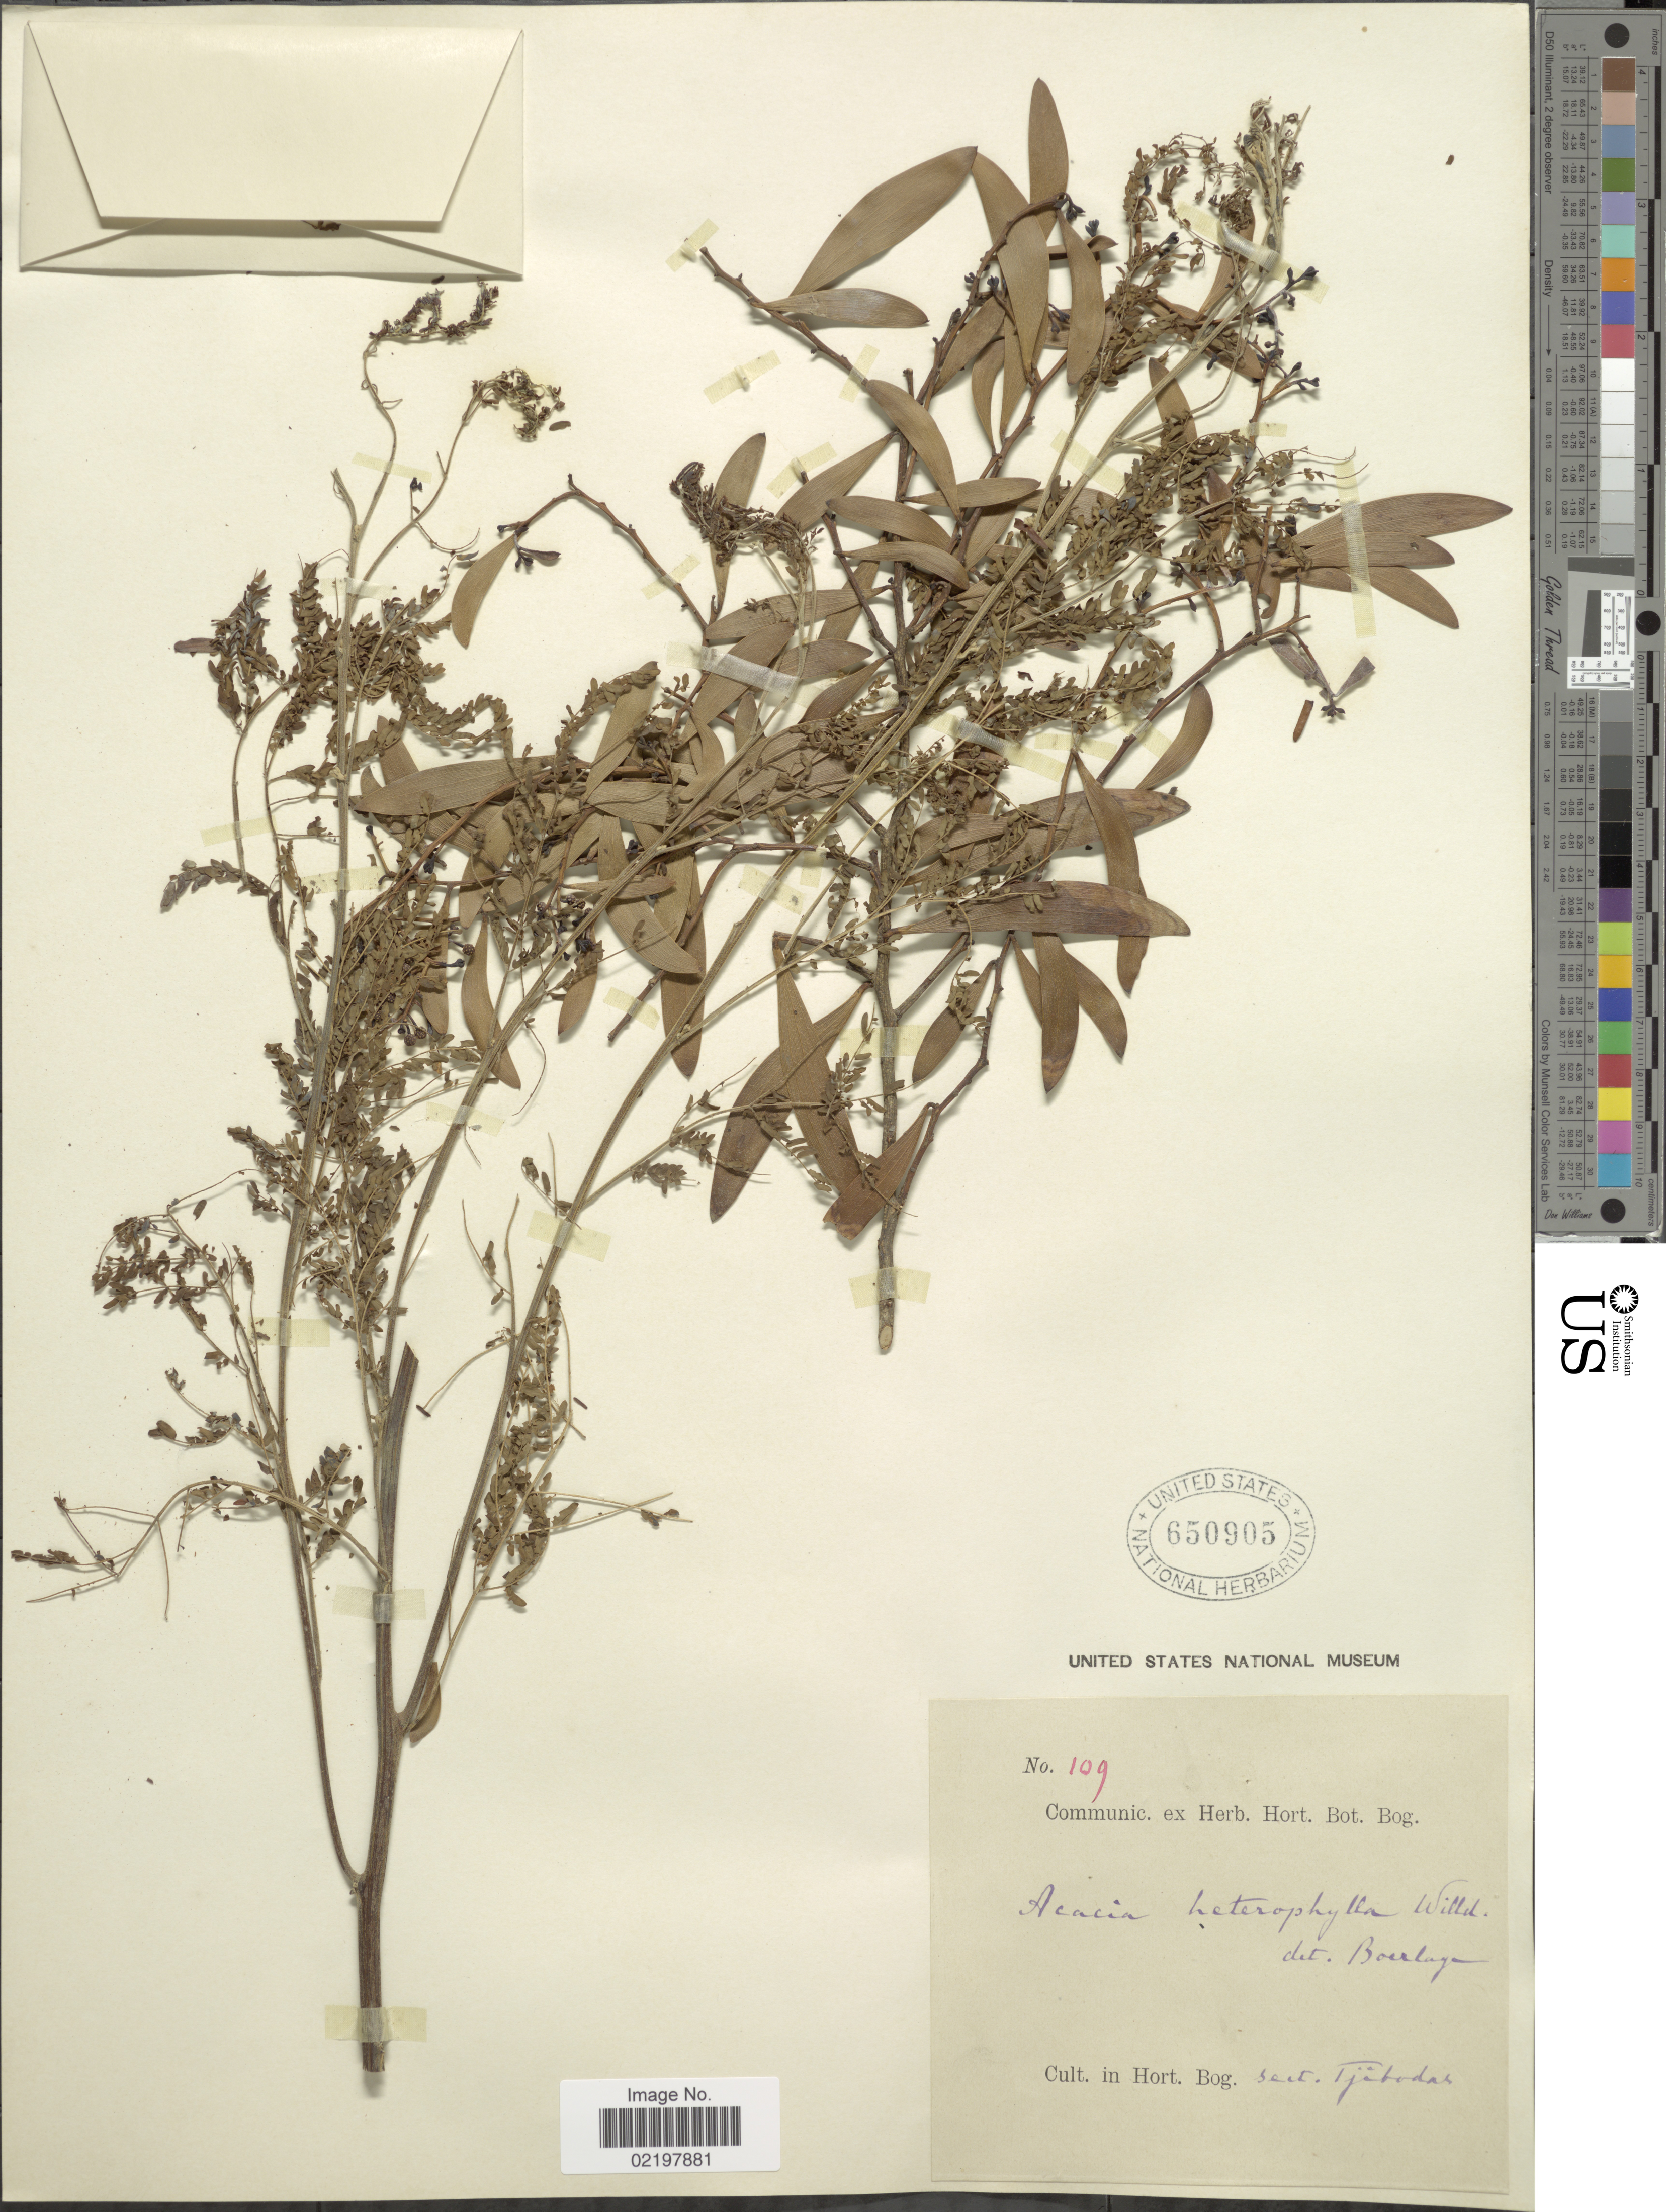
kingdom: Plantae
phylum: Tracheophyta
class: Magnoliopsida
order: Fabales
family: Fabaceae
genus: Acacia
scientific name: Acacia sp.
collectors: Cult. In Hort. Bog.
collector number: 109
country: Indonesia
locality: Cult. in Hort. Bog. sect. Tjibodas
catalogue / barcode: US 650905